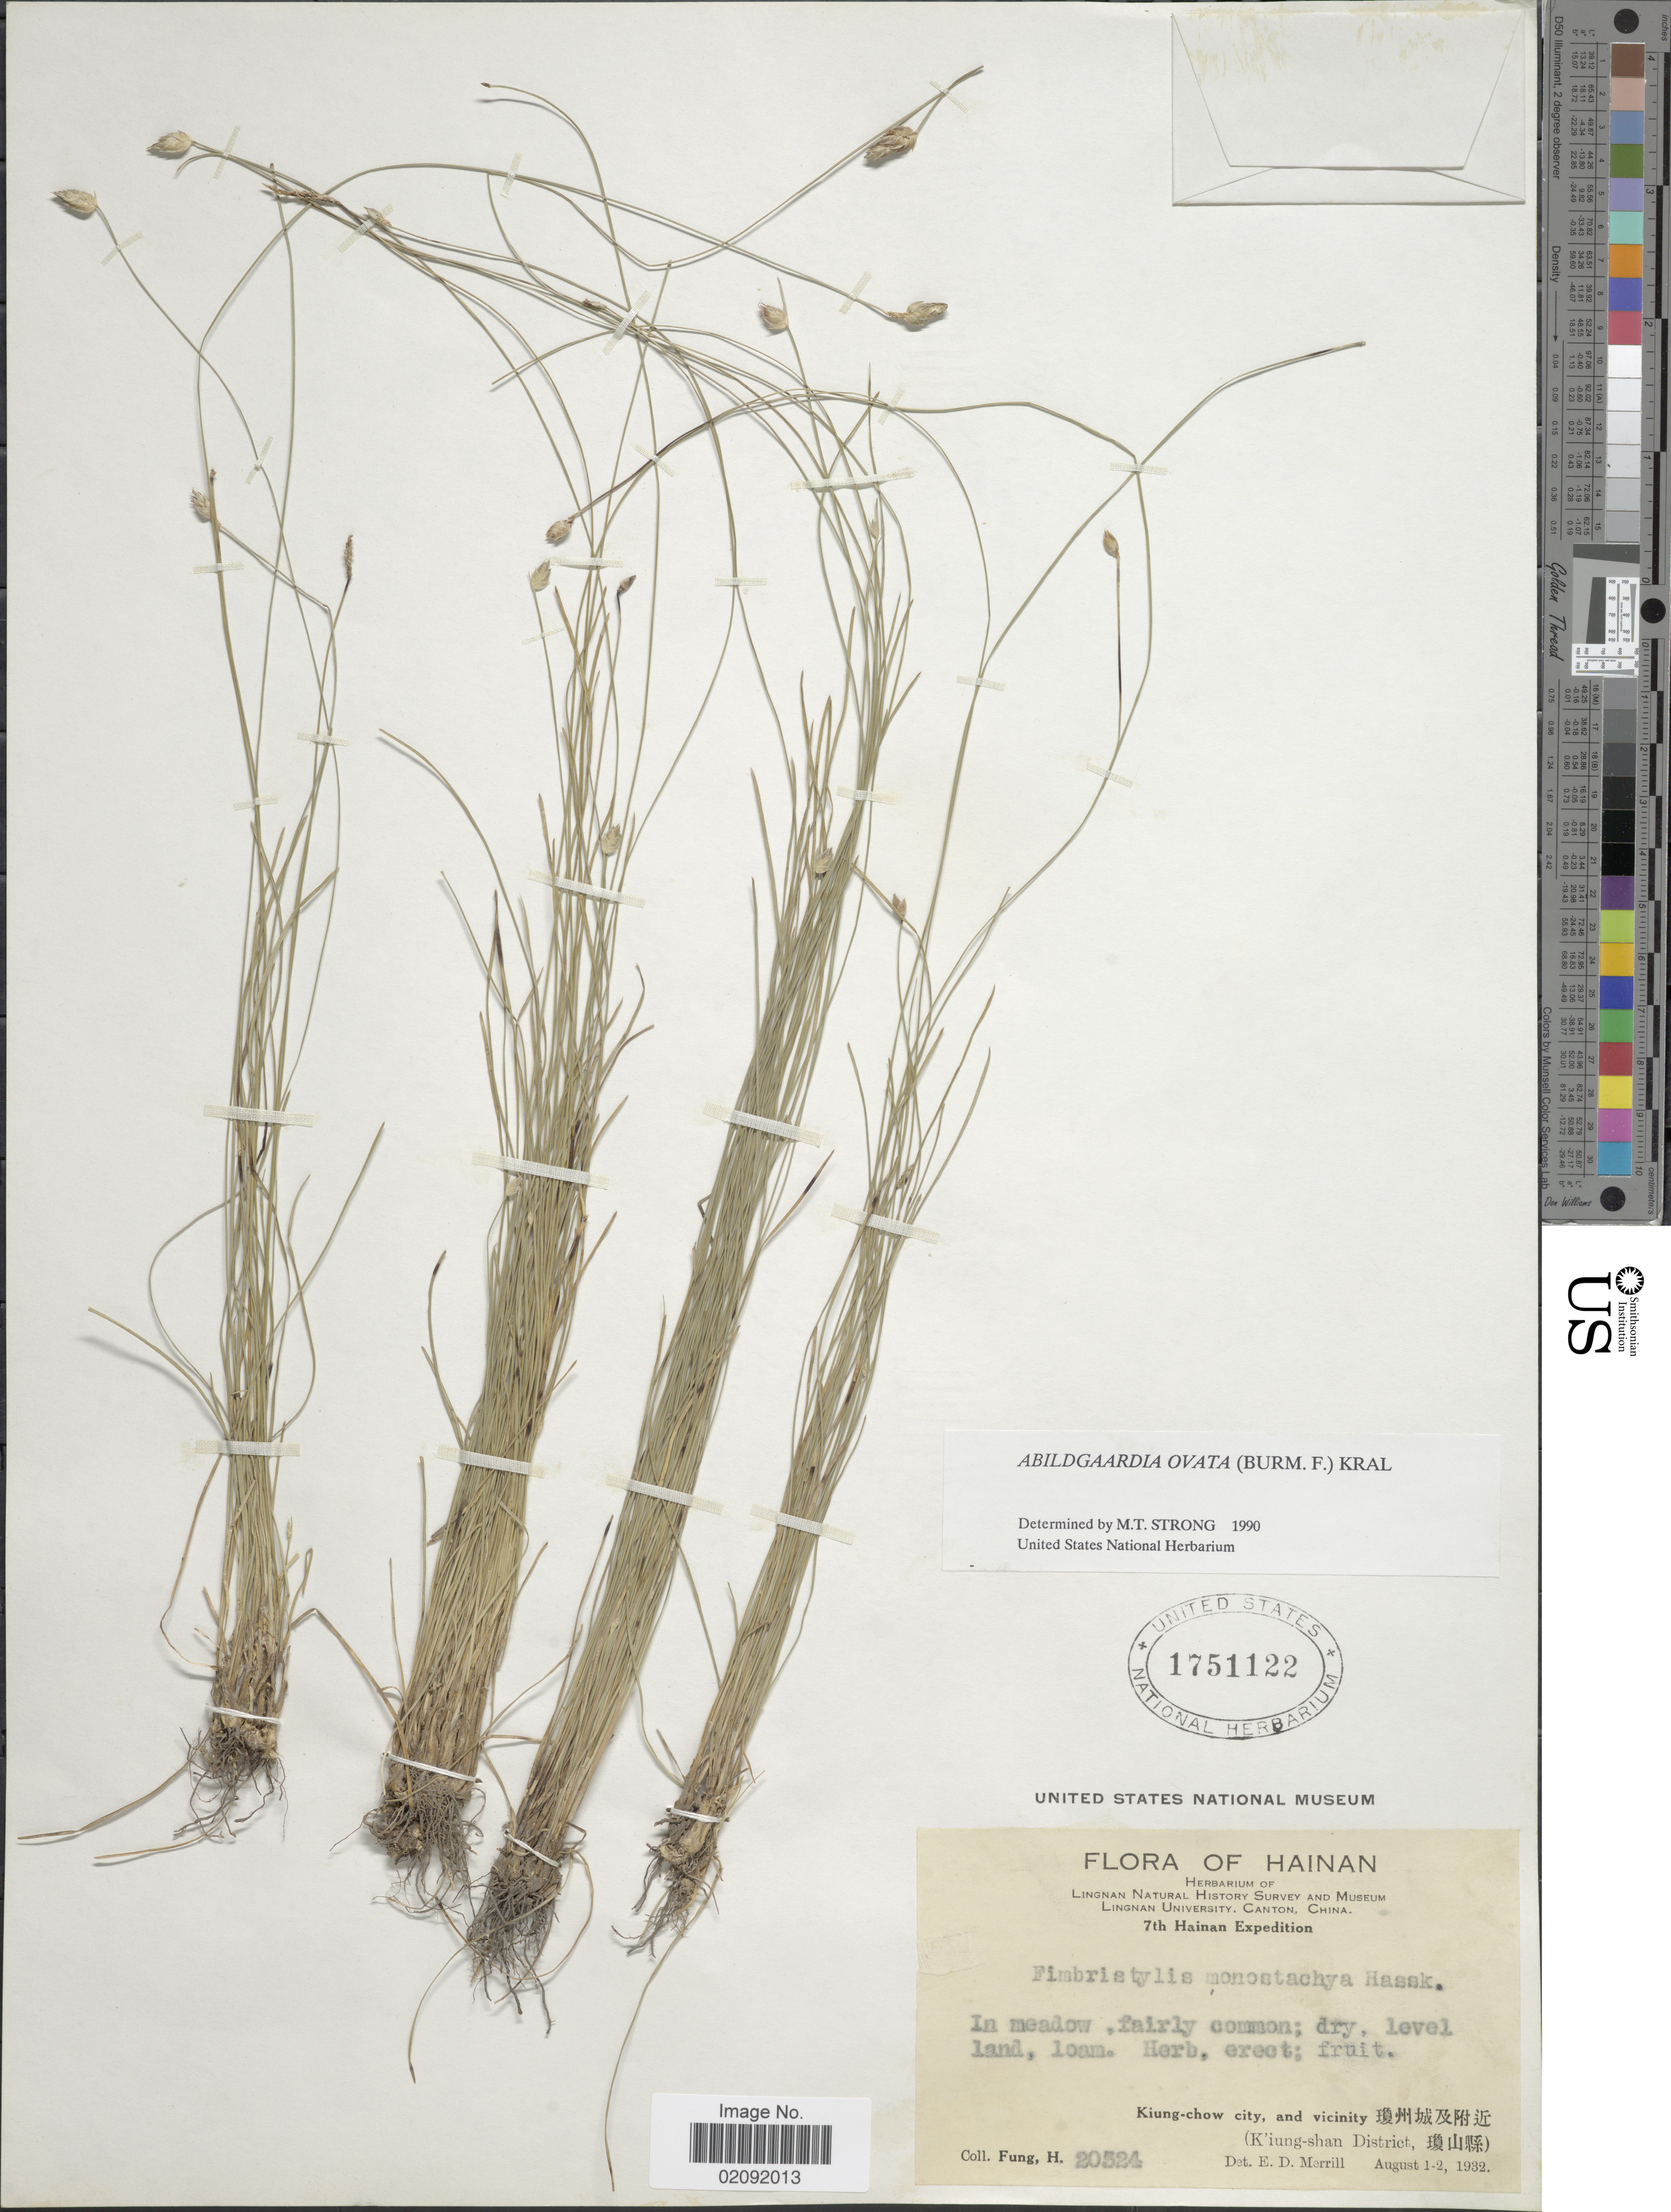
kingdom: Plantae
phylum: Tracheophyta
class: Liliopsida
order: Poales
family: Cyperaceae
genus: Abildgaardia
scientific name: Abildgaardia ovata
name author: (Burm. f.) Kral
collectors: H. Fung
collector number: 20324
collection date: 1932-08-01/1932-08-02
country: China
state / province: Hainan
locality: In meadow, Kiung-chow city, and vicinity (K'iung-shan District).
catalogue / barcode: US 1751122